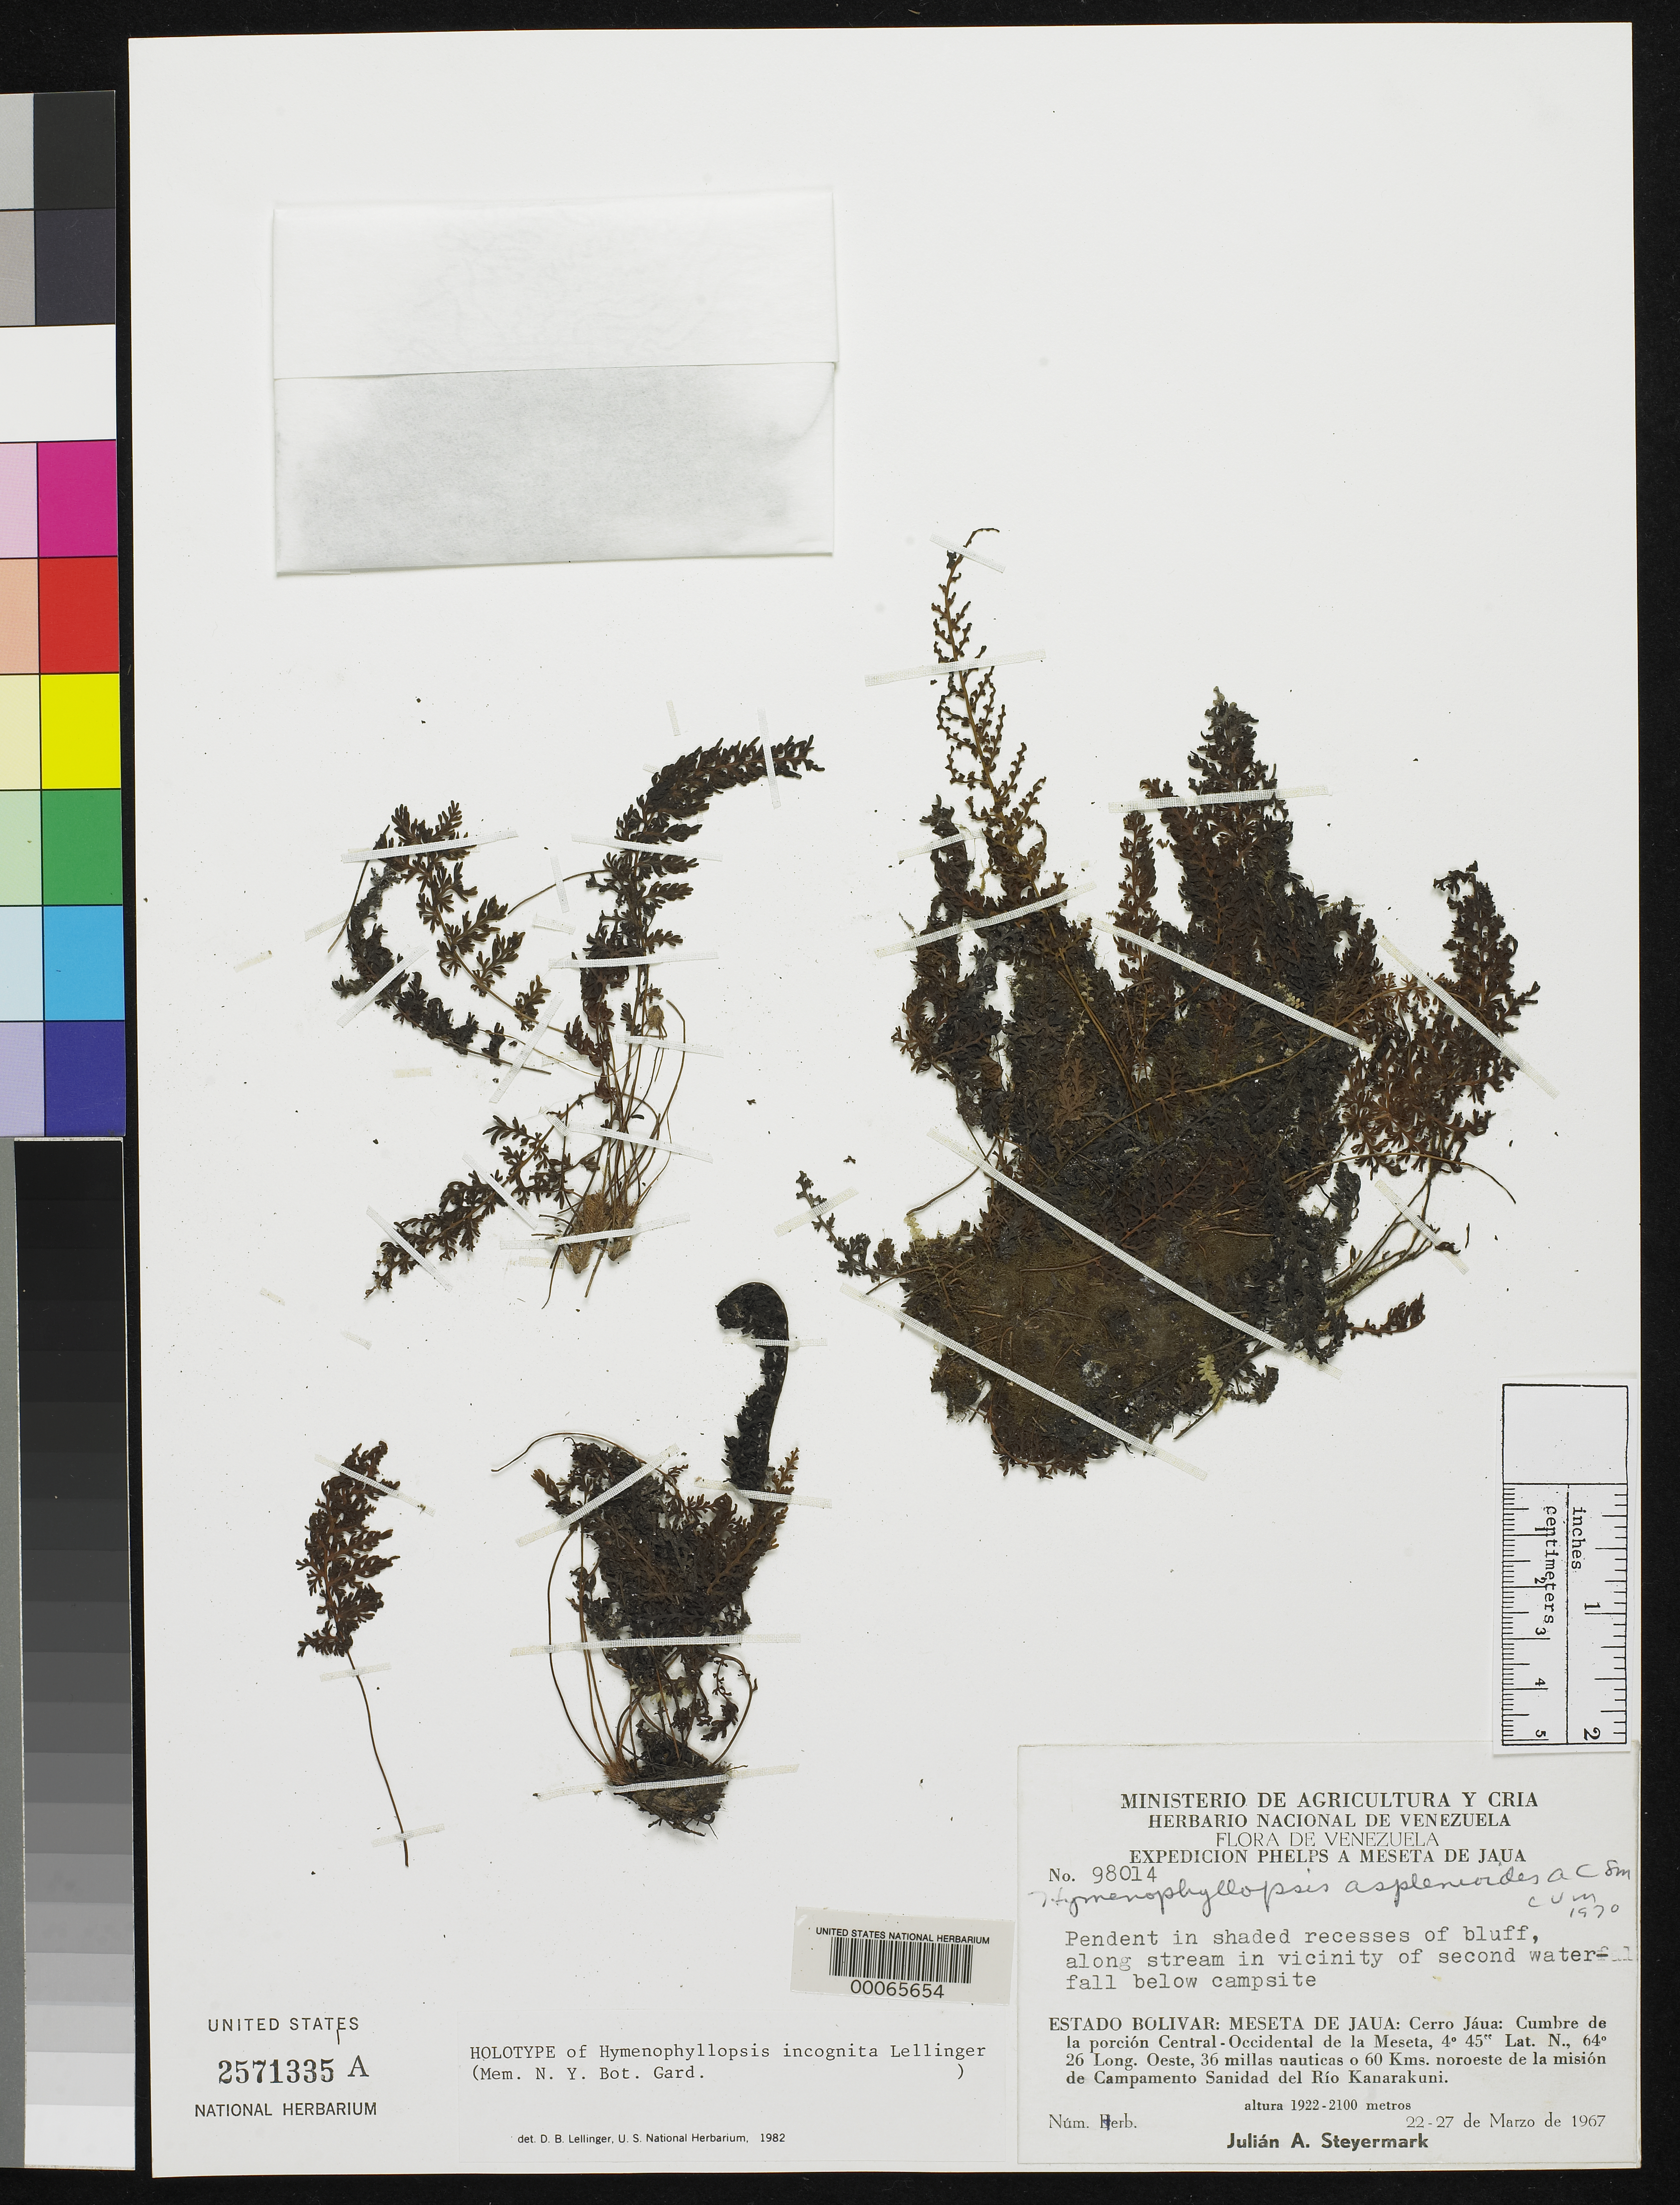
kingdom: Plantae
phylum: Tracheophyta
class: Polypodiopsida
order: Cyatheales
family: Cyatheaceae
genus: Hymenophyllopsis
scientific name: Hymenophyllopsis incognita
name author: Lellinger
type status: Holotype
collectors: J. Steyermark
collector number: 98014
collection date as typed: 22 Mar 1967 to 27 Mar 1967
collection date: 1967-03-22/1967-03-27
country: Venezuela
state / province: Bolivar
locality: Summit of the west-central portion of Cerro Jaua.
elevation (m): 1922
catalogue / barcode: US 2571335A